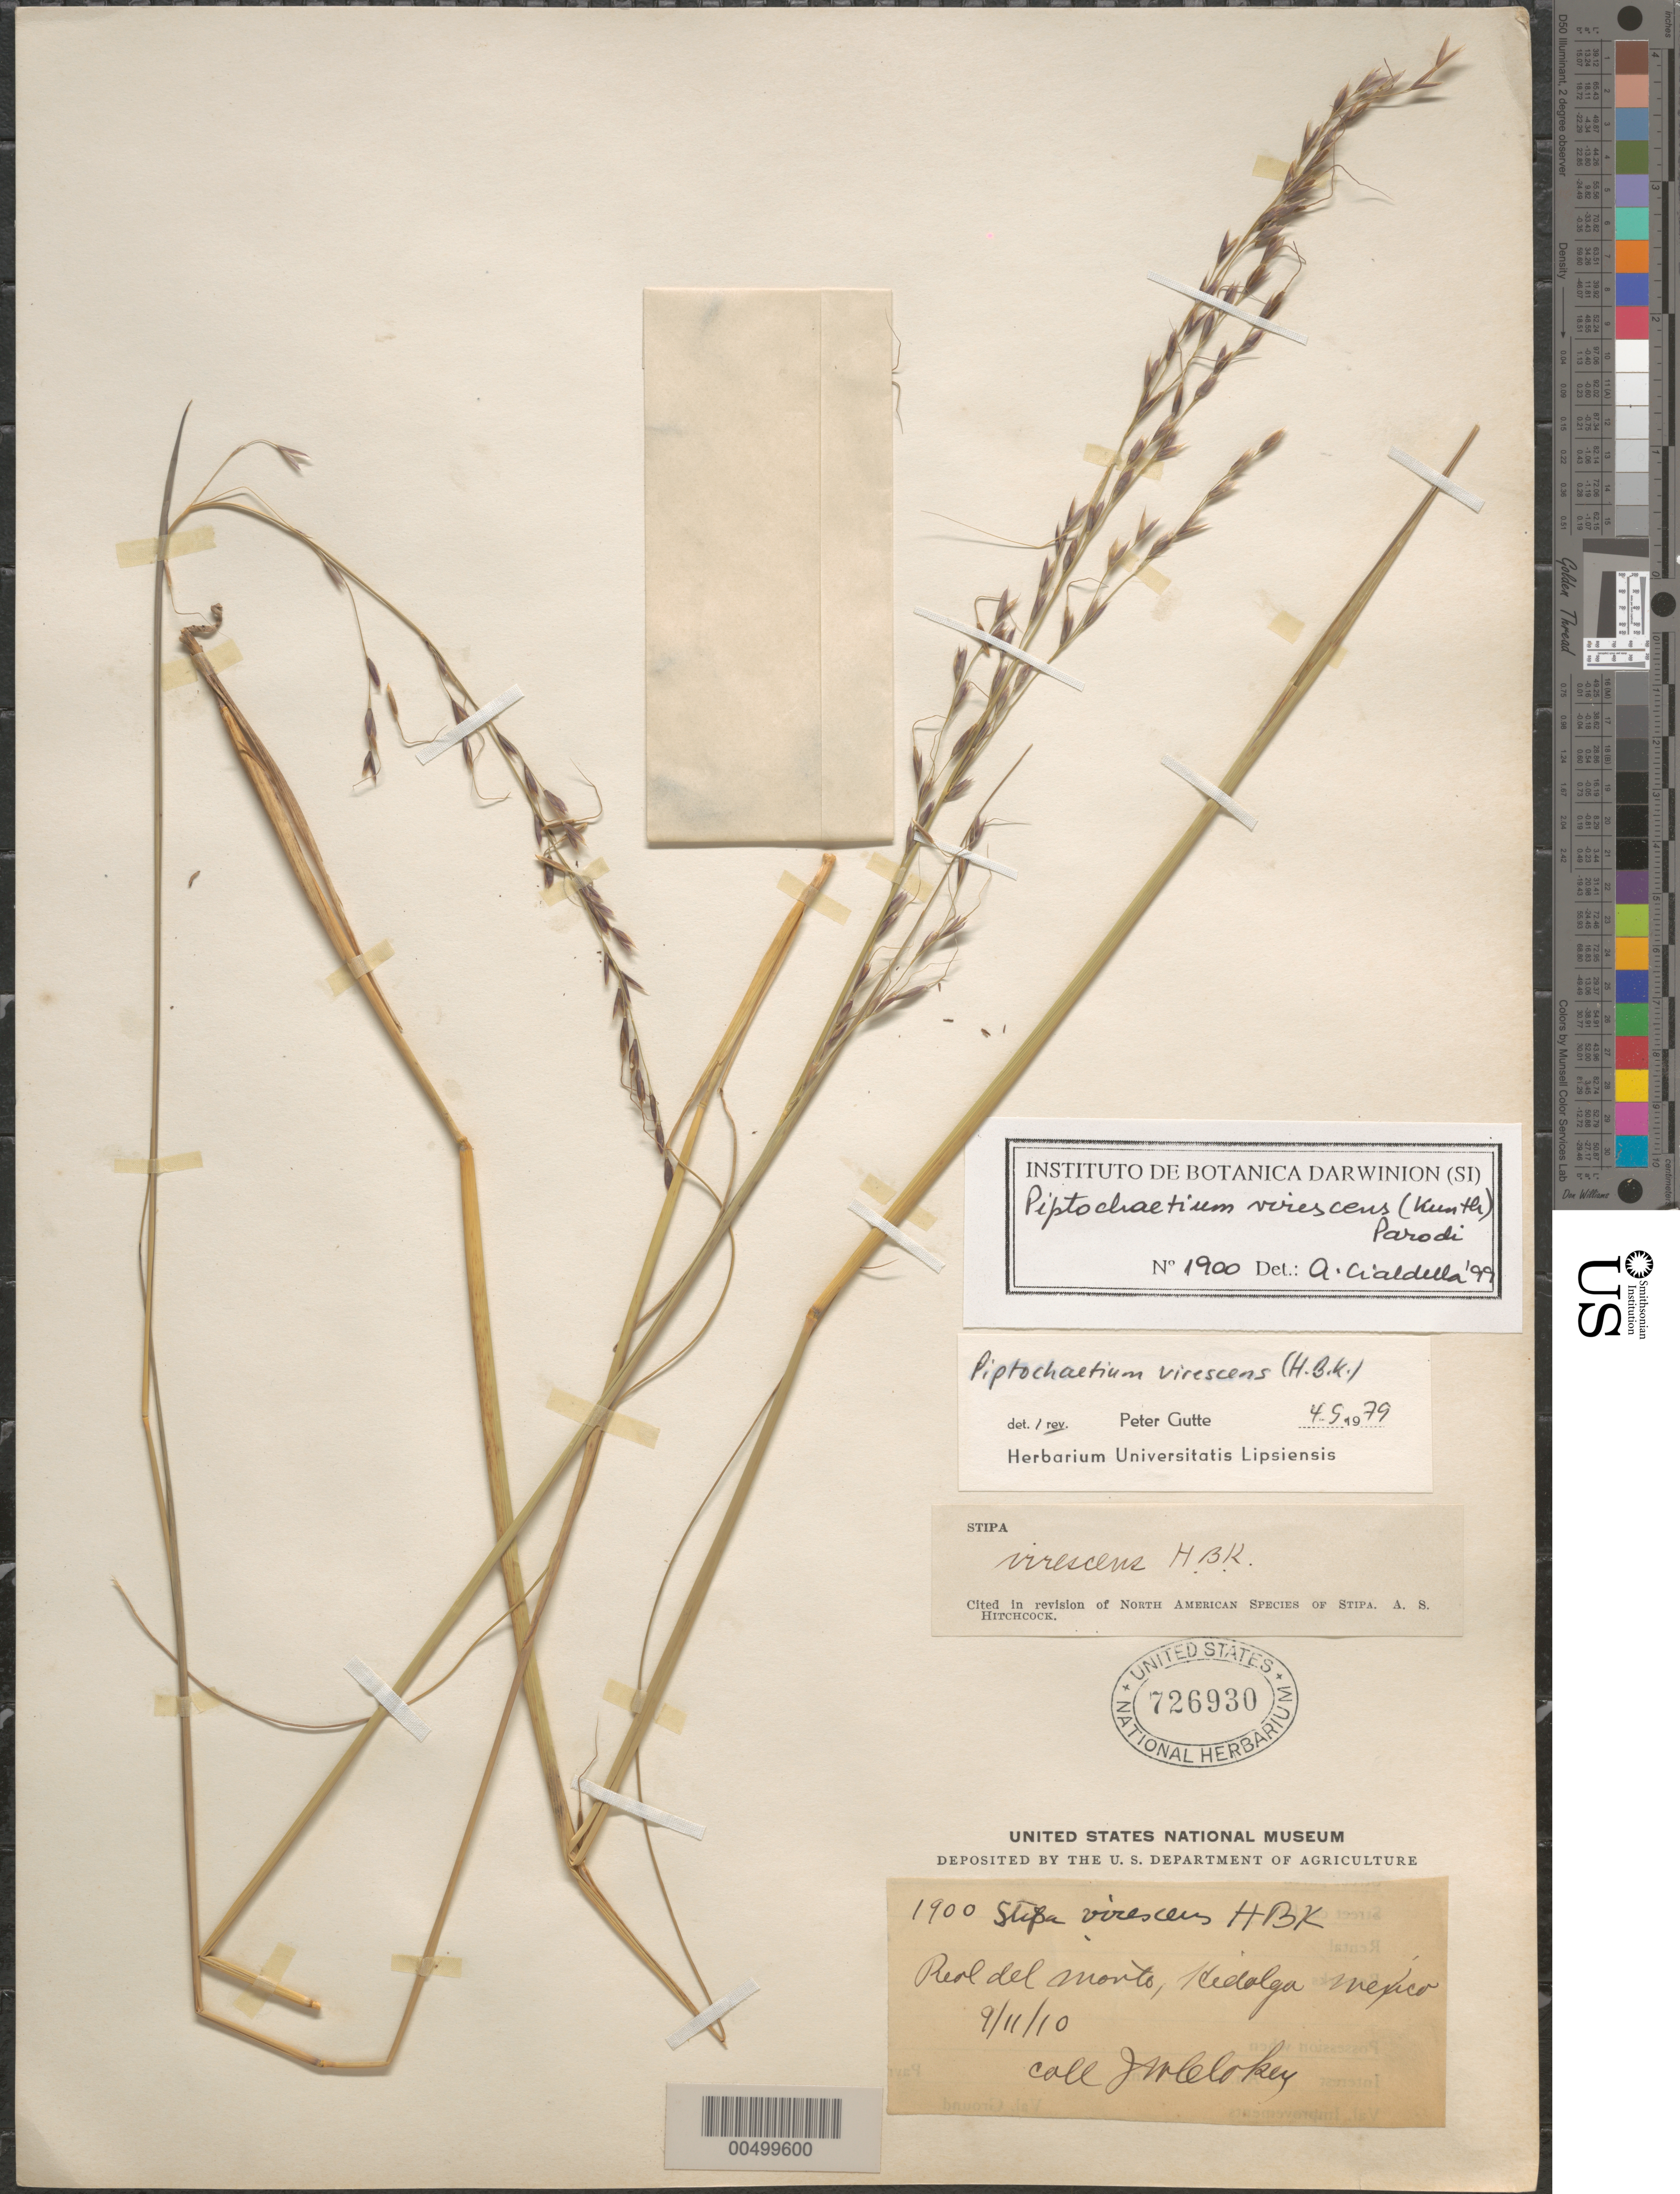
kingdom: Plantae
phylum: Tracheophyta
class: Liliopsida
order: Poales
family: Poaceae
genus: Piptochaetium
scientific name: Piptochaetium virescens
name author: (Kunth) Parodi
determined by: Gutte, P.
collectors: J. Clokey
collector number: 1900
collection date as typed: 9 Nov 1910 or 11 Sep 1910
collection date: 1910-09-11 or 1910-11-09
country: Mexico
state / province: Hidalgo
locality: Real del Monte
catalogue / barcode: US 726930